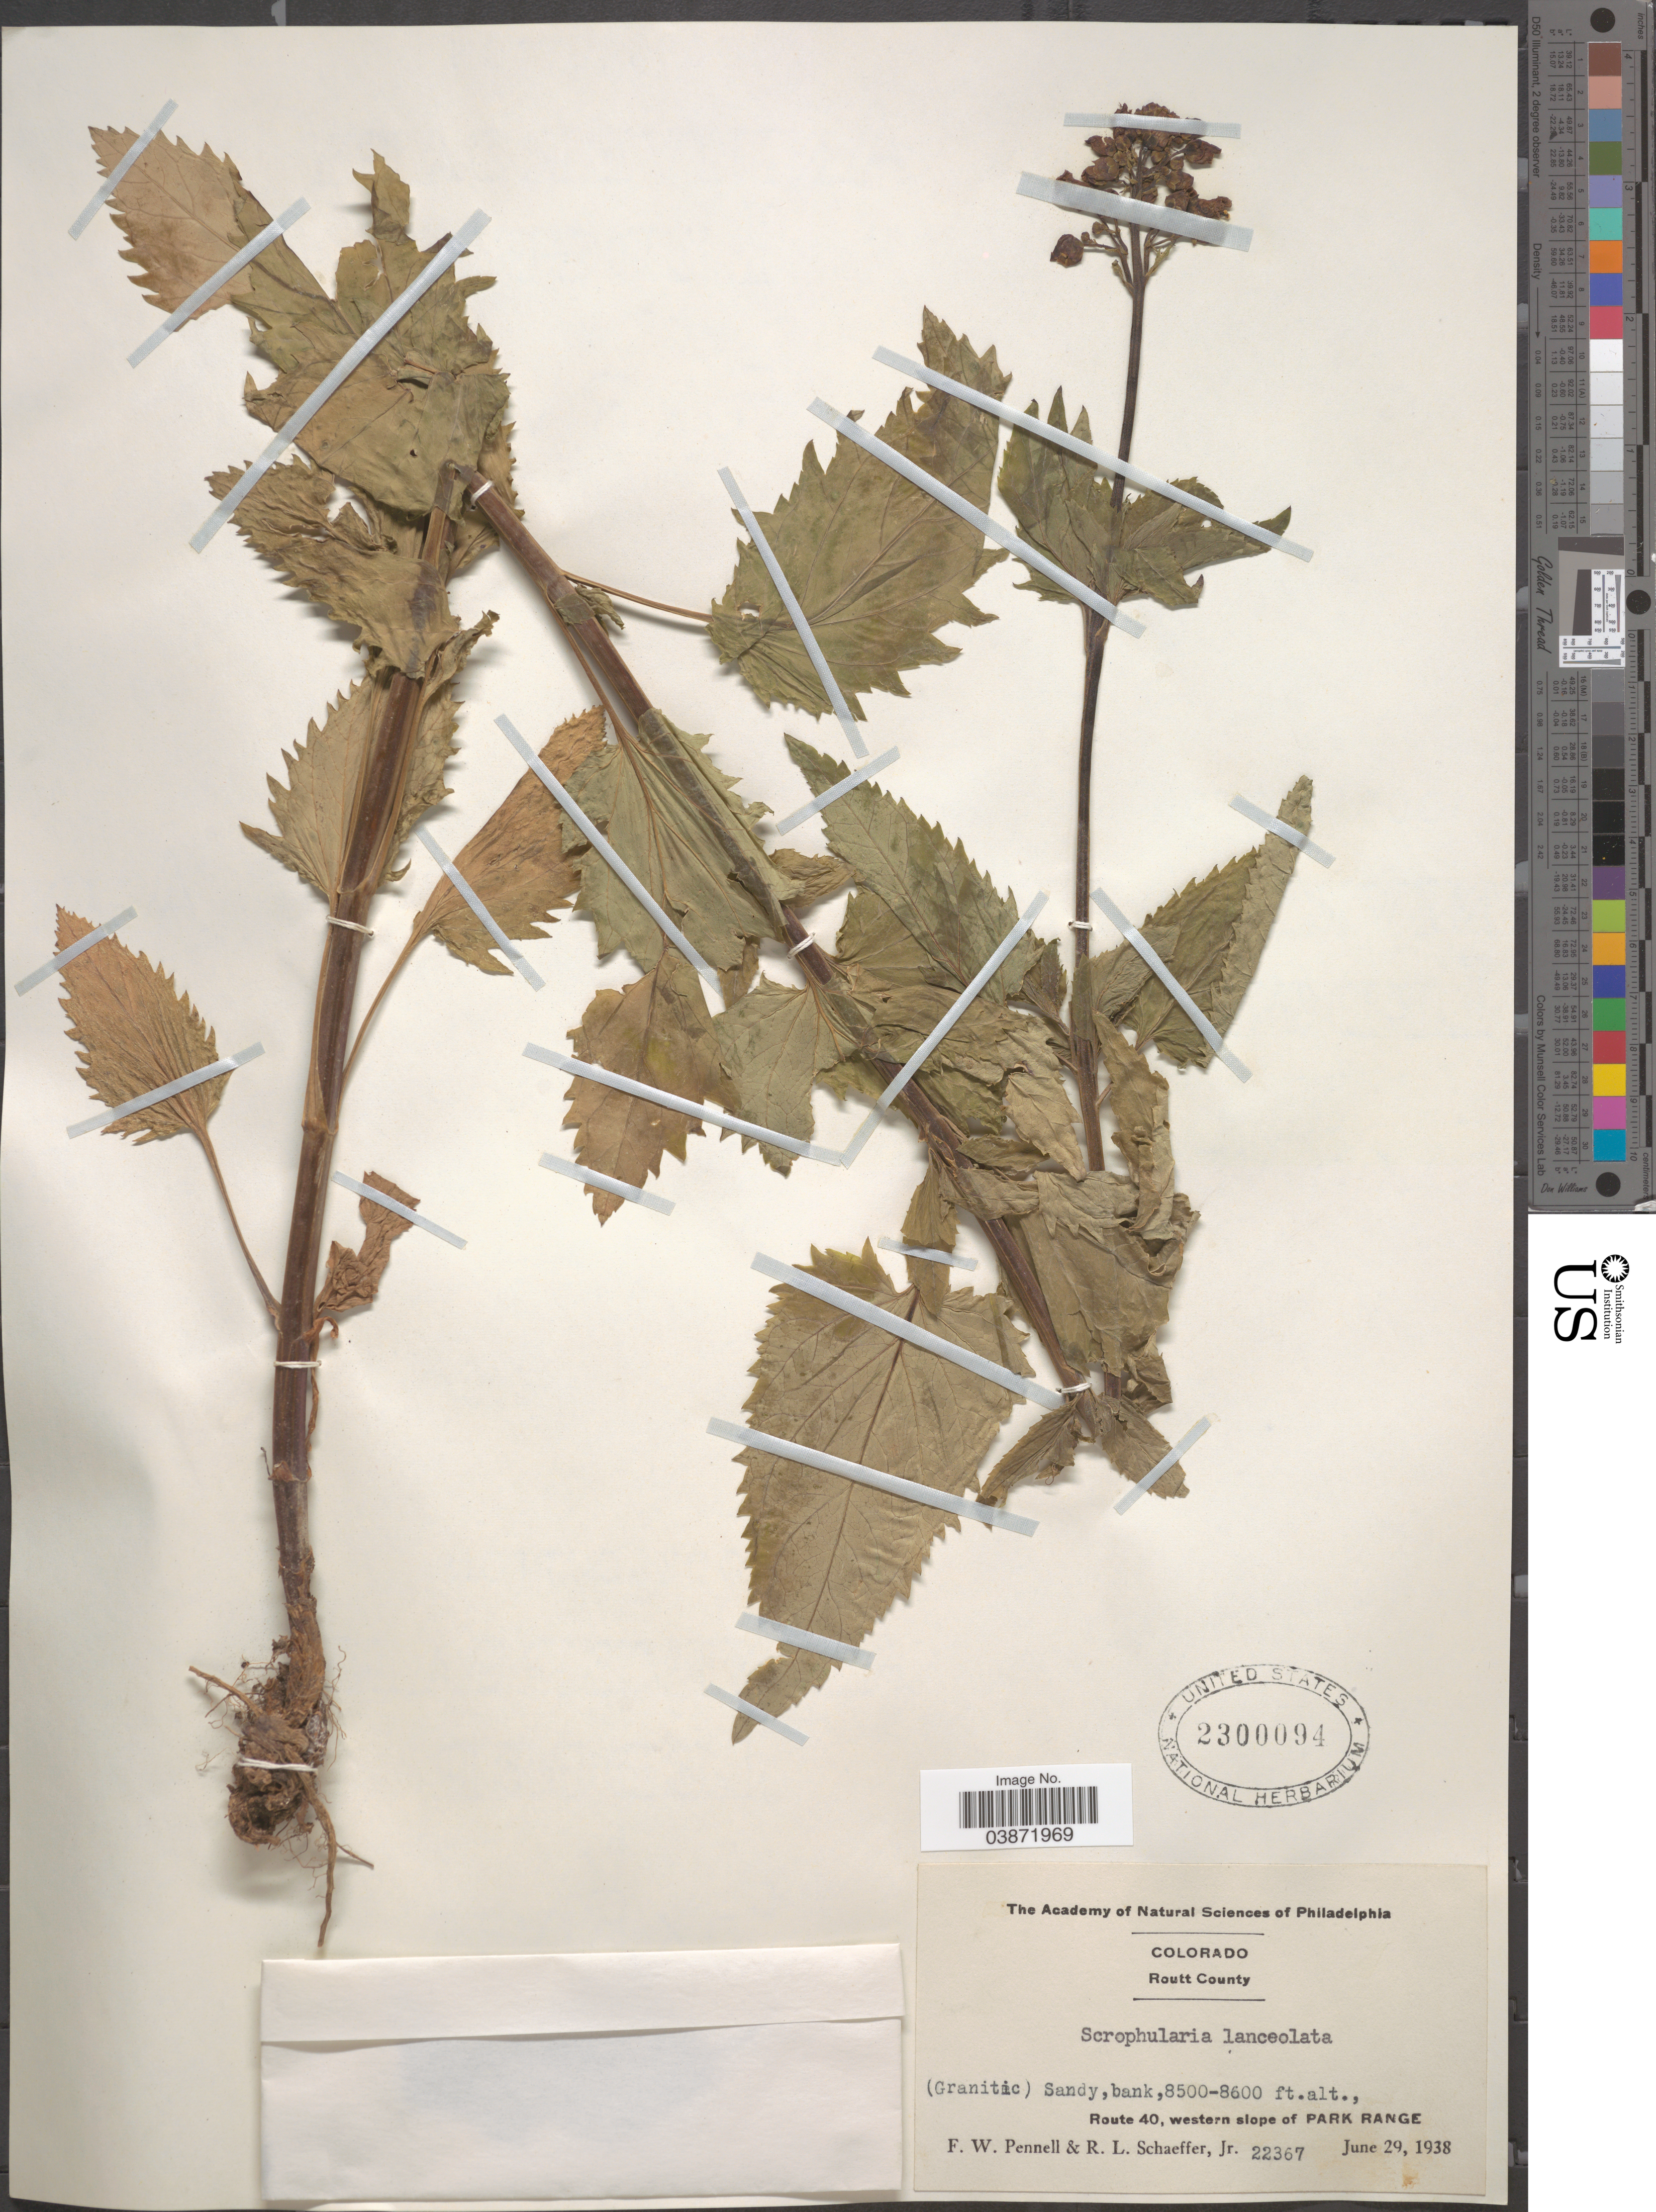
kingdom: Plantae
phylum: Tracheophyta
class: Magnoliopsida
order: Lamiales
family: Scrophulariaceae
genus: Scrophularia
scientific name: Scrophularia lanceolata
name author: Pursh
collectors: F. W. Pennell & R. L. Schaeffer Jr.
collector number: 22367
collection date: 1938-06-29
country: United States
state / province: Colorado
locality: Routt County. Route 40, western slope of Park Range.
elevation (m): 2591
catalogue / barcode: US 2300094